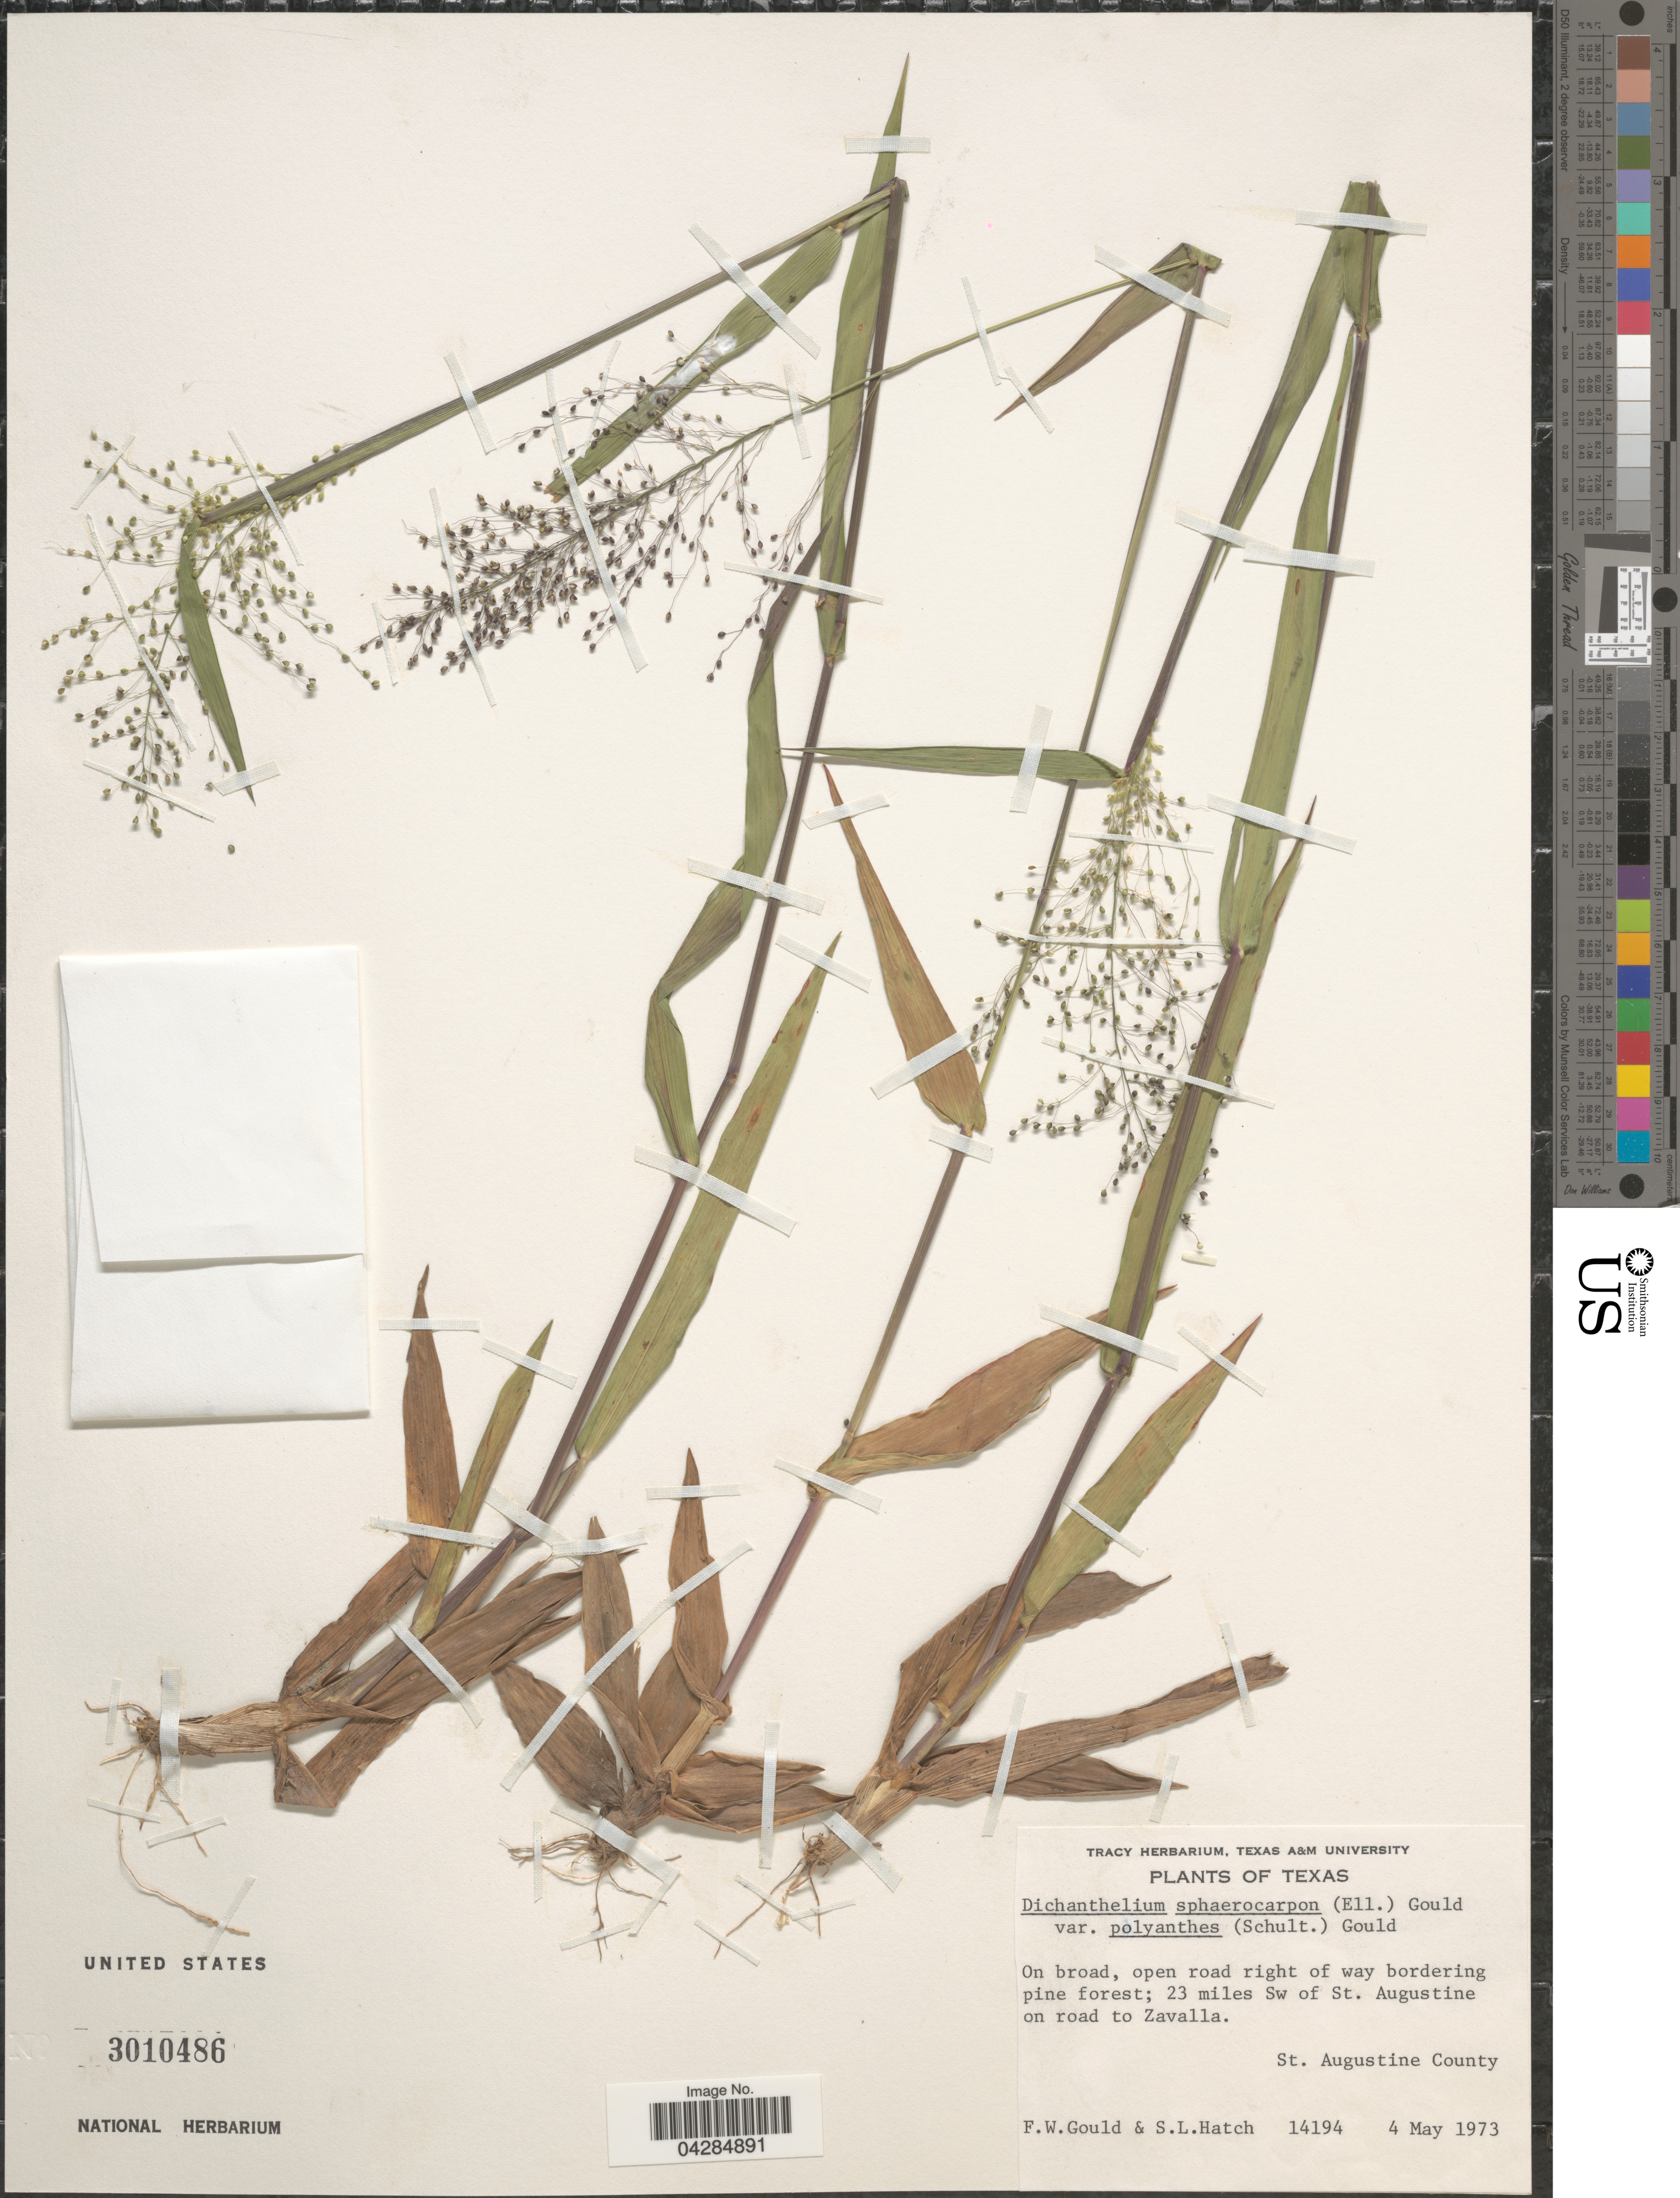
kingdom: Plantae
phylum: Tracheophyta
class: Liliopsida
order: Poales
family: Poaceae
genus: Dichanthelium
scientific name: Dichanthelium polyanthes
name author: (Schult.) Mohlenbr.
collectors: F. W. Gould & S. Hatch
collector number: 14194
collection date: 1973-05-04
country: United States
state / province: Texas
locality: On broad, open road right of way bordering pine forest; 23 miles Sw of St. Augustine on road to Zavalla. St. Augustine County.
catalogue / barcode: US 3010486